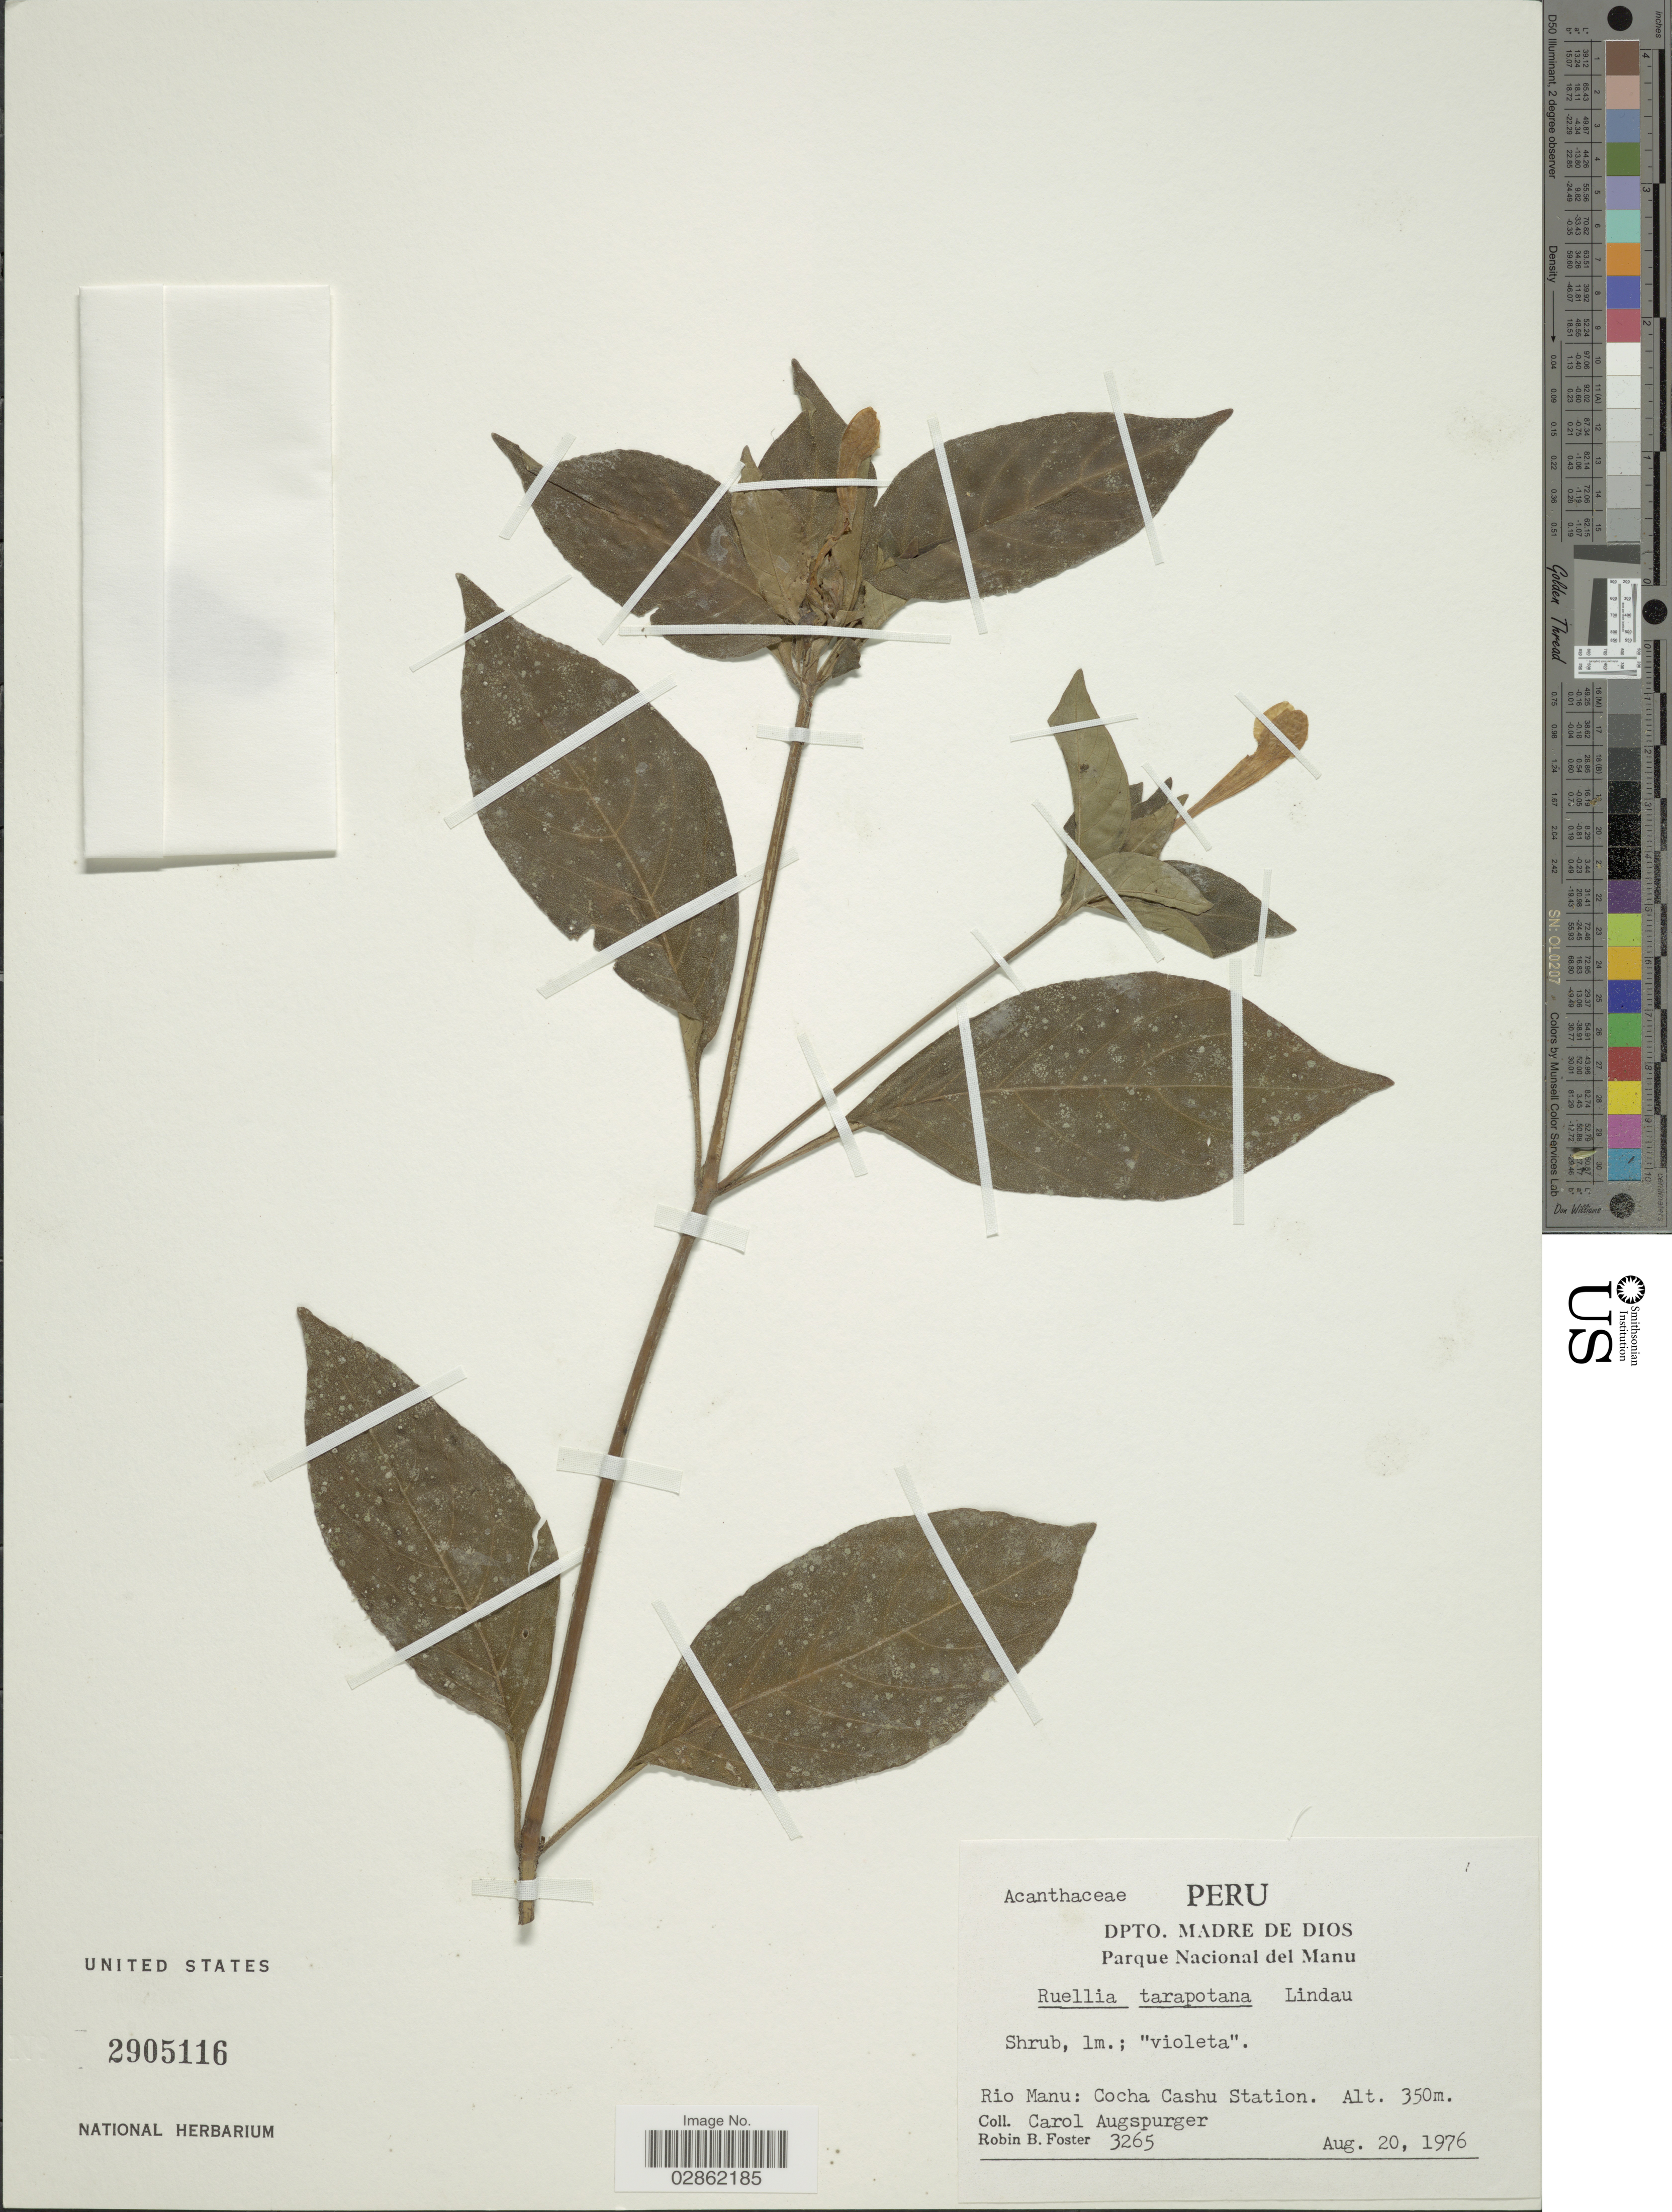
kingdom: Plantae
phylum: Tracheophyta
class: Magnoliopsida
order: Lamiales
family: Acanthaceae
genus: Ruellia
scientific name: Ruellia tarapotana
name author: Lindau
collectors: C. Augspurger & R. B. Foster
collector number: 3265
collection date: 1976-08-20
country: Peru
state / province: Madre de Dios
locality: Dpto. Madre De Dios, Parque Nacional del Manu, Rio Manu, Cocha Cashu Station.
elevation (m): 350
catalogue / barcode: US 2905116